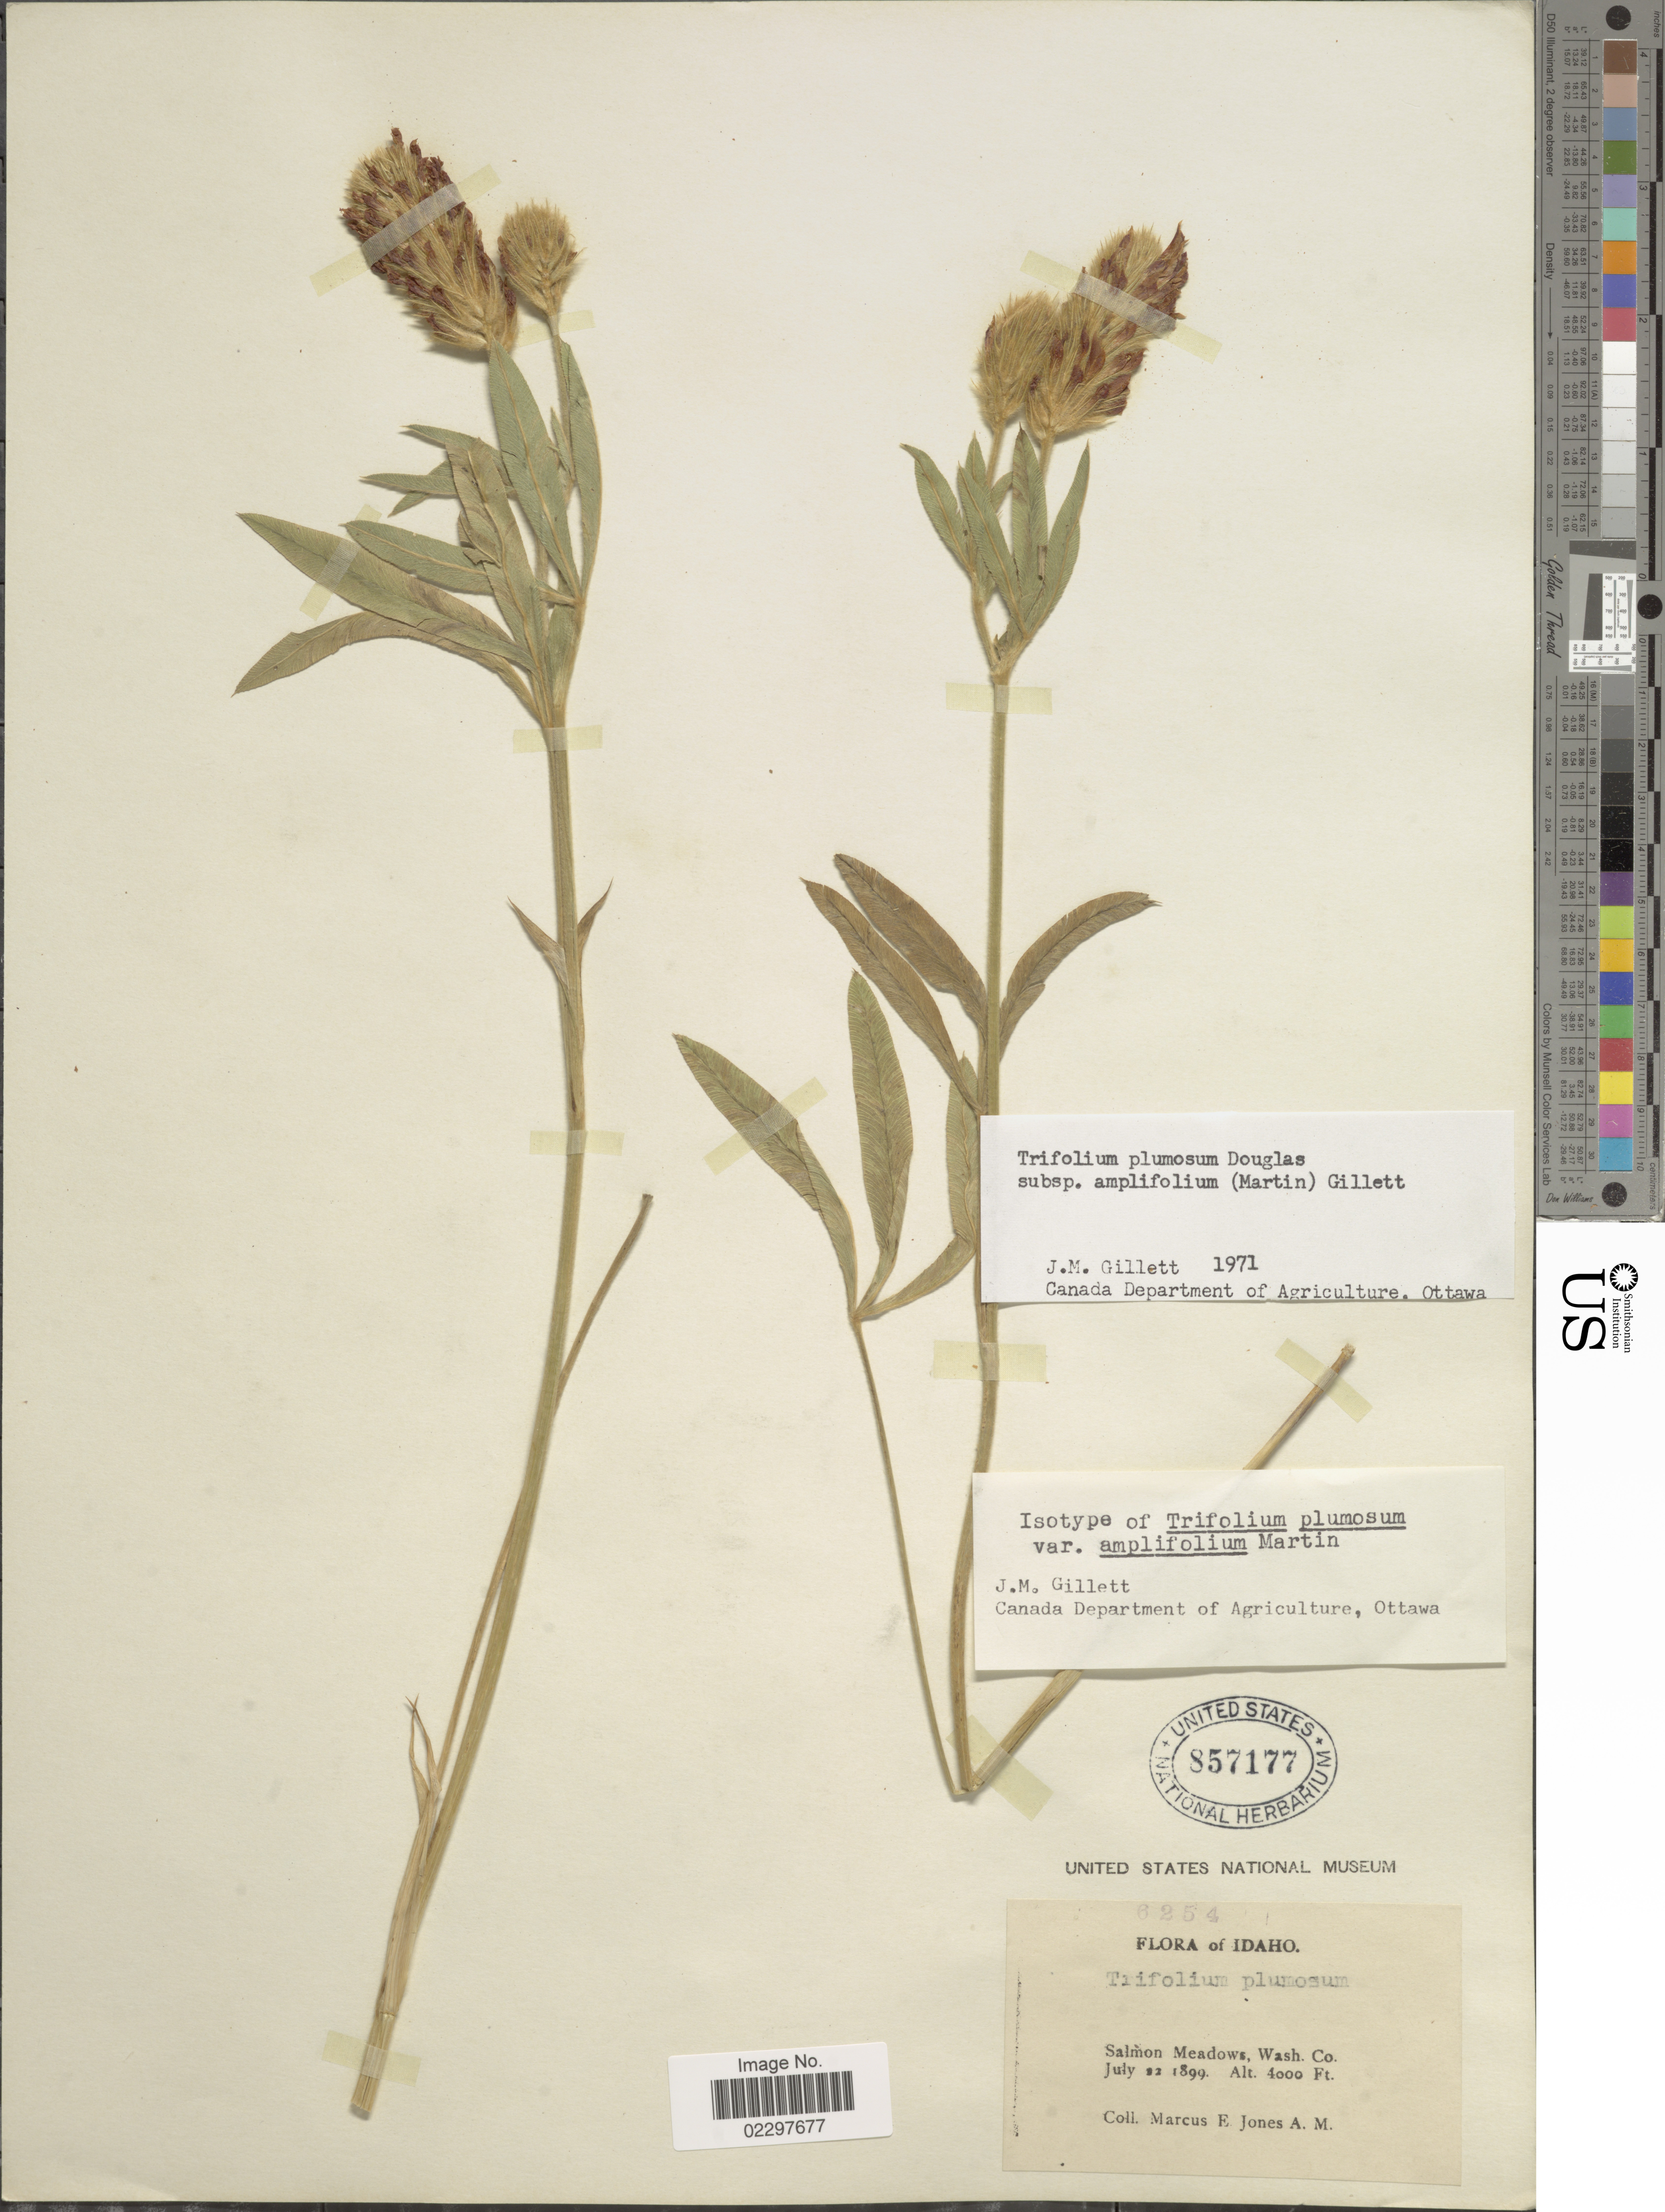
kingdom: Plantae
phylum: Tracheophyta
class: Magnoliopsida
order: Fabales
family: Fabaceae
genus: Trifolium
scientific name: Trifolium plumosum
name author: Hook.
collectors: M. E. Jones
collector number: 6254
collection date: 1899-07-12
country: United States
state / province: Idaho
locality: Salmon Meadows, Wash Co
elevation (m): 1219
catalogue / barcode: US 857177